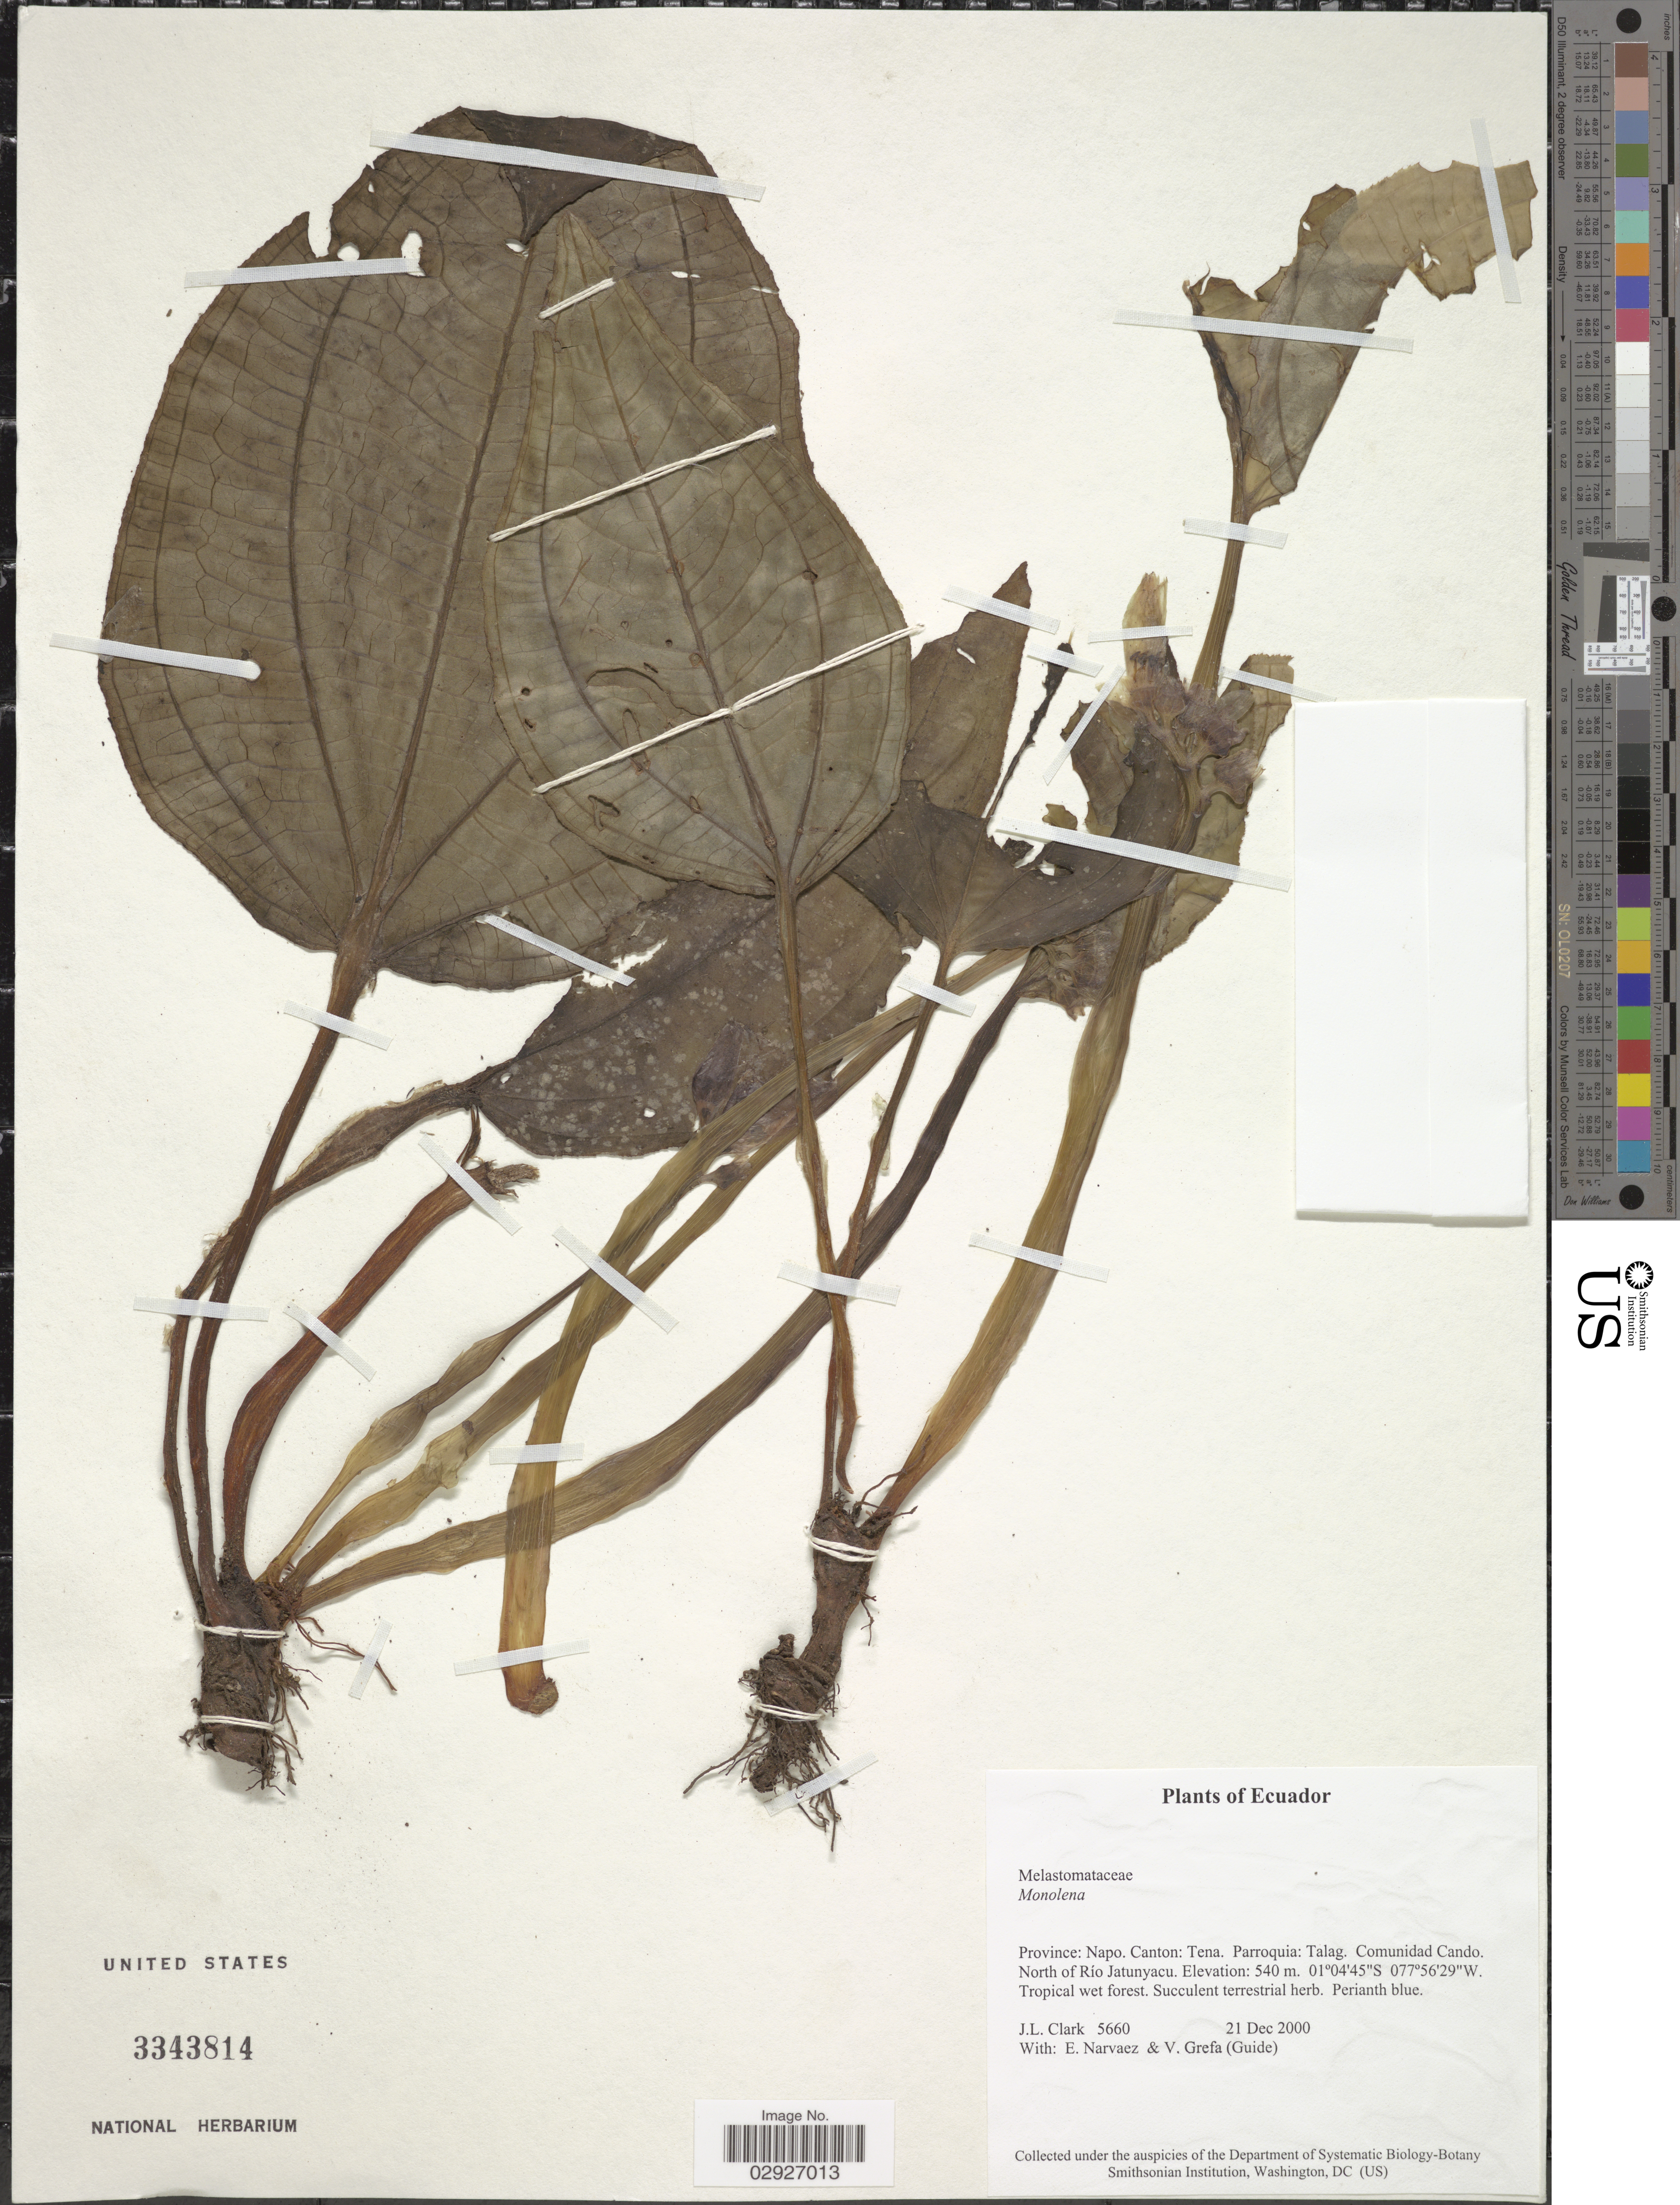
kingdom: Plantae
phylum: Tracheophyta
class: Magnoliopsida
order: Myrtales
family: Melastomataceae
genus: Monolena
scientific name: Monolena sp.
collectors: J. L. Clark, E. Narváez & V. Grefa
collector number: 5660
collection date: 2000-12-21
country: Ecuador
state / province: Napo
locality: Province: Napo. Canton: Tena. Parroquia: Talag. Comunidad Cando. North of Río Jatunyacu.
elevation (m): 540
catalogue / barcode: US 3343814